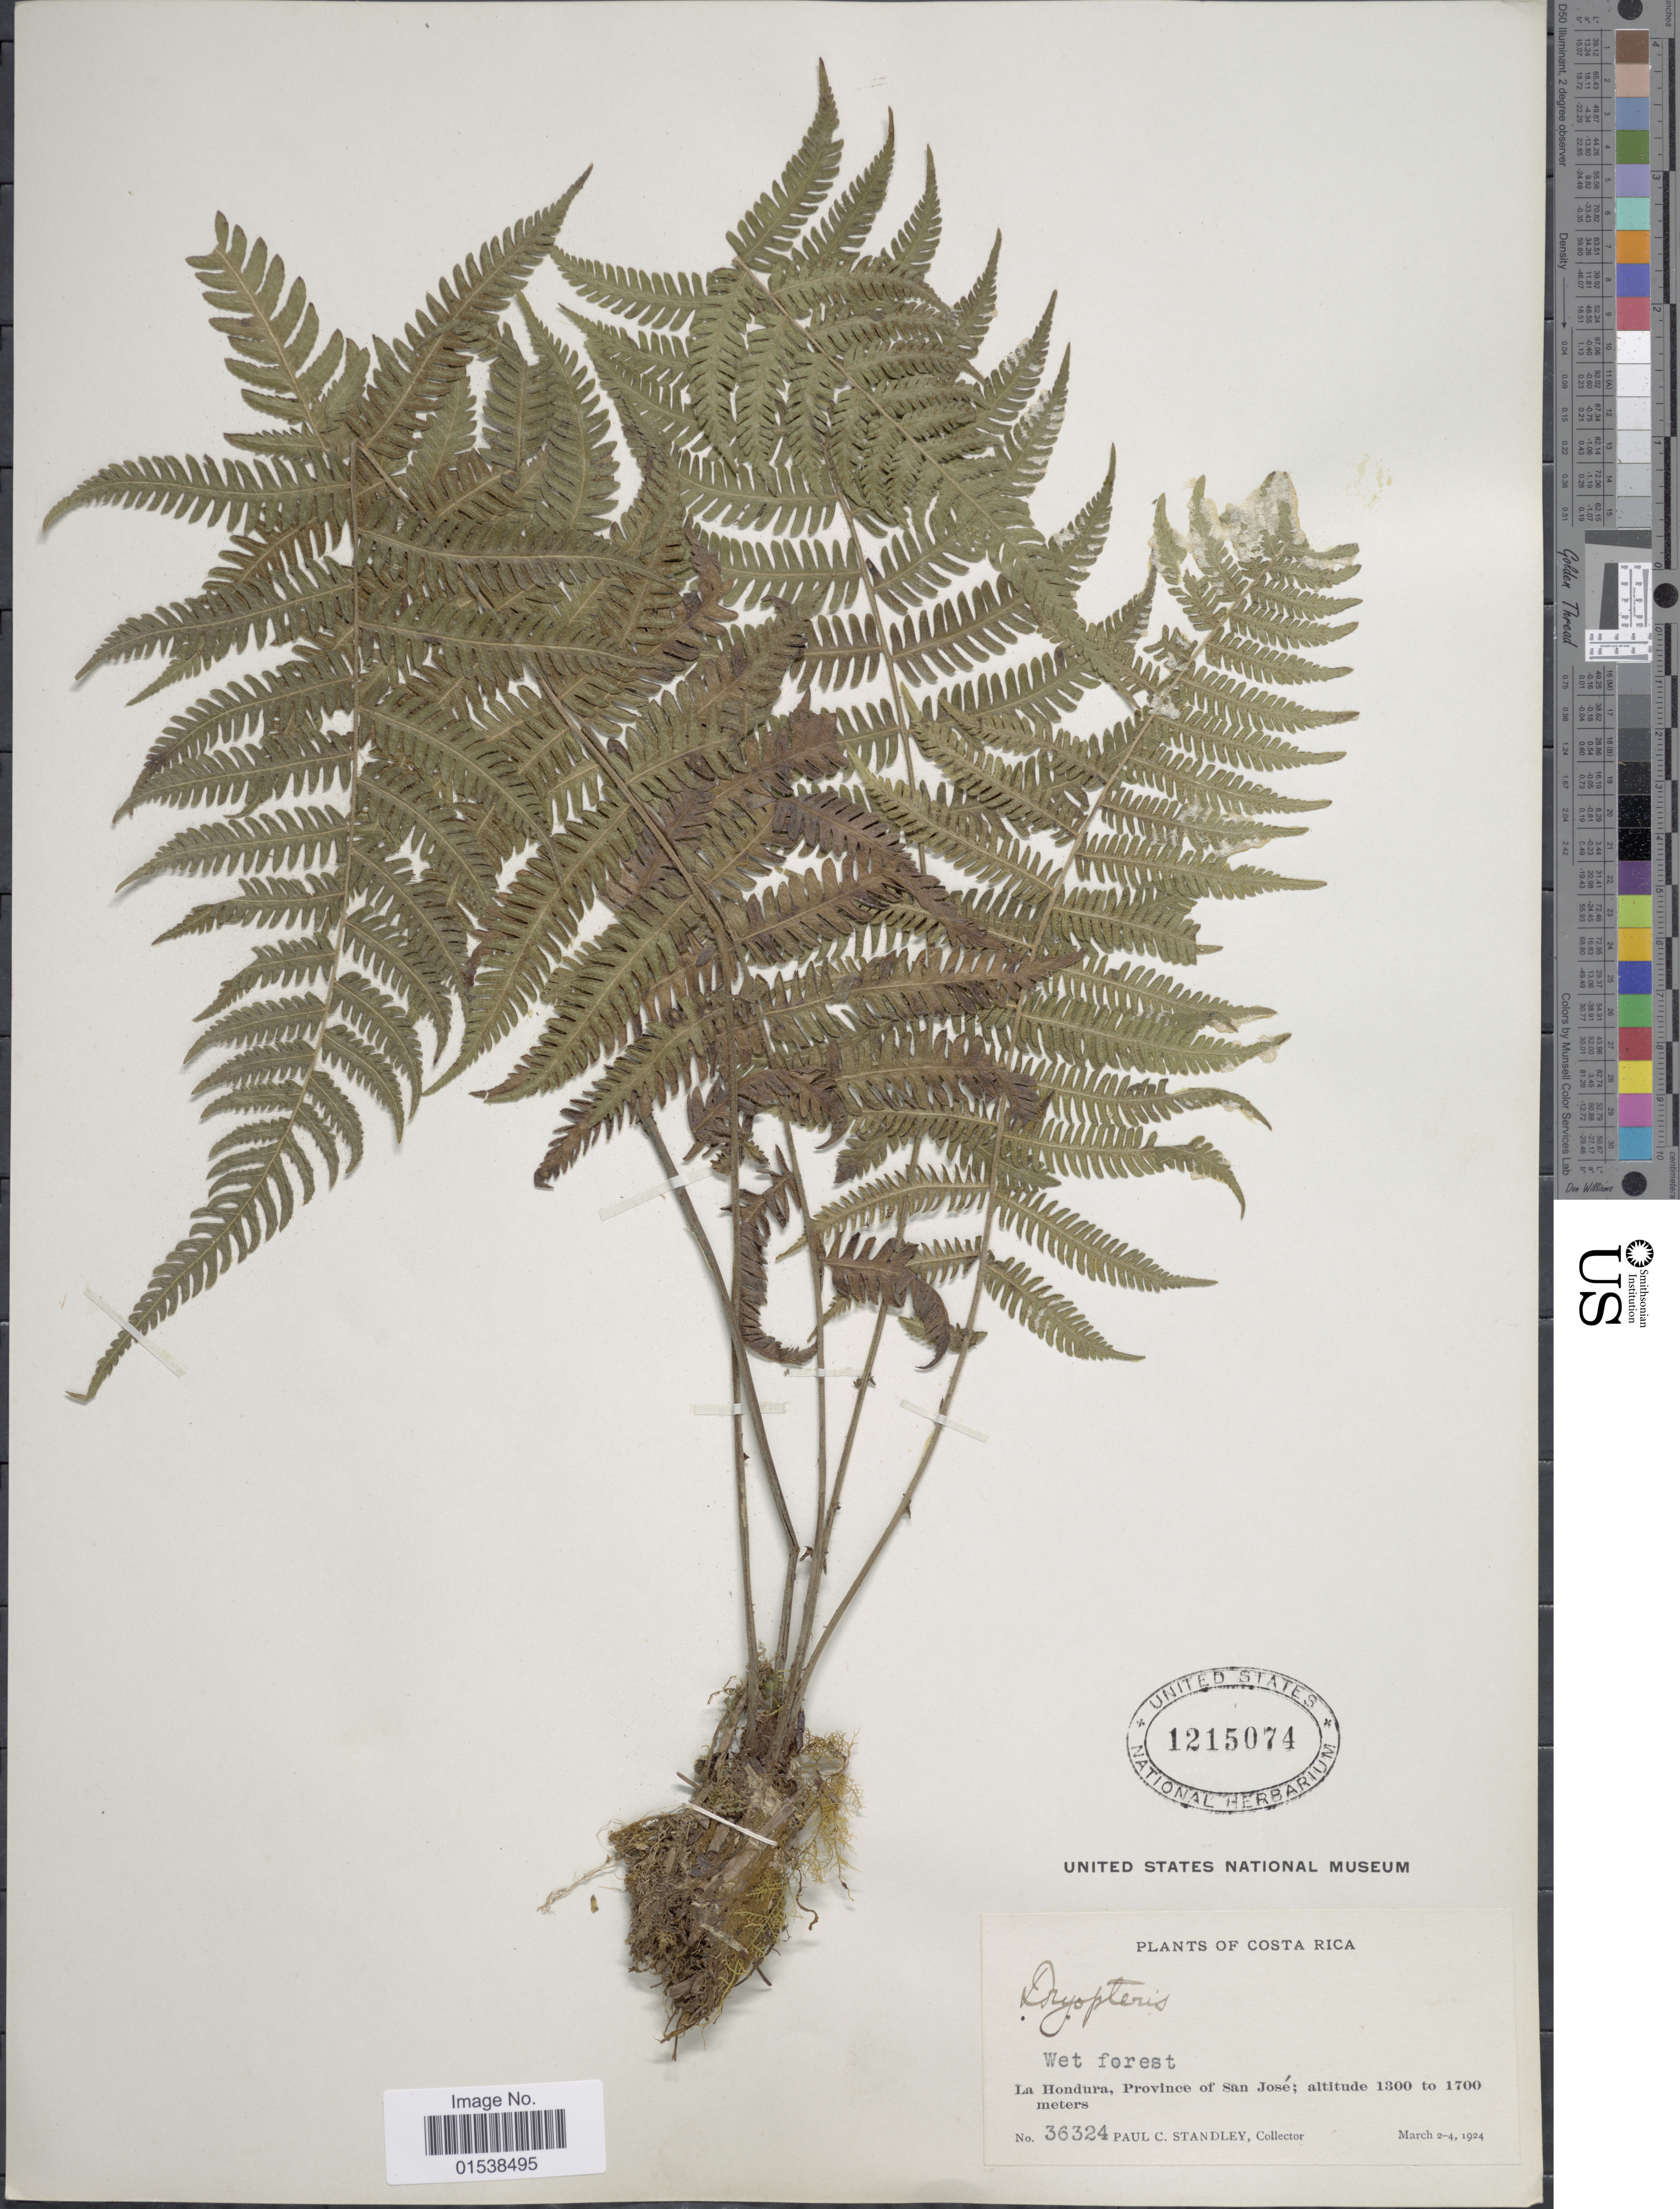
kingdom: Plantae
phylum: Tracheophyta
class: Polypodiopsida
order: Polypodiales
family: Thelypteridaceae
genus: Amauropelta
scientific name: Amauropelta oligocarpa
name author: (Humb. & Bonpl. ex Willd.) Pic. Serm.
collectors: P. C. Standley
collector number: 36324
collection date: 1924-03-02/1924-03-04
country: Costa Rica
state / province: San José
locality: La Hondura, province of San Jose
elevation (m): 1300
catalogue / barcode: US 1215074